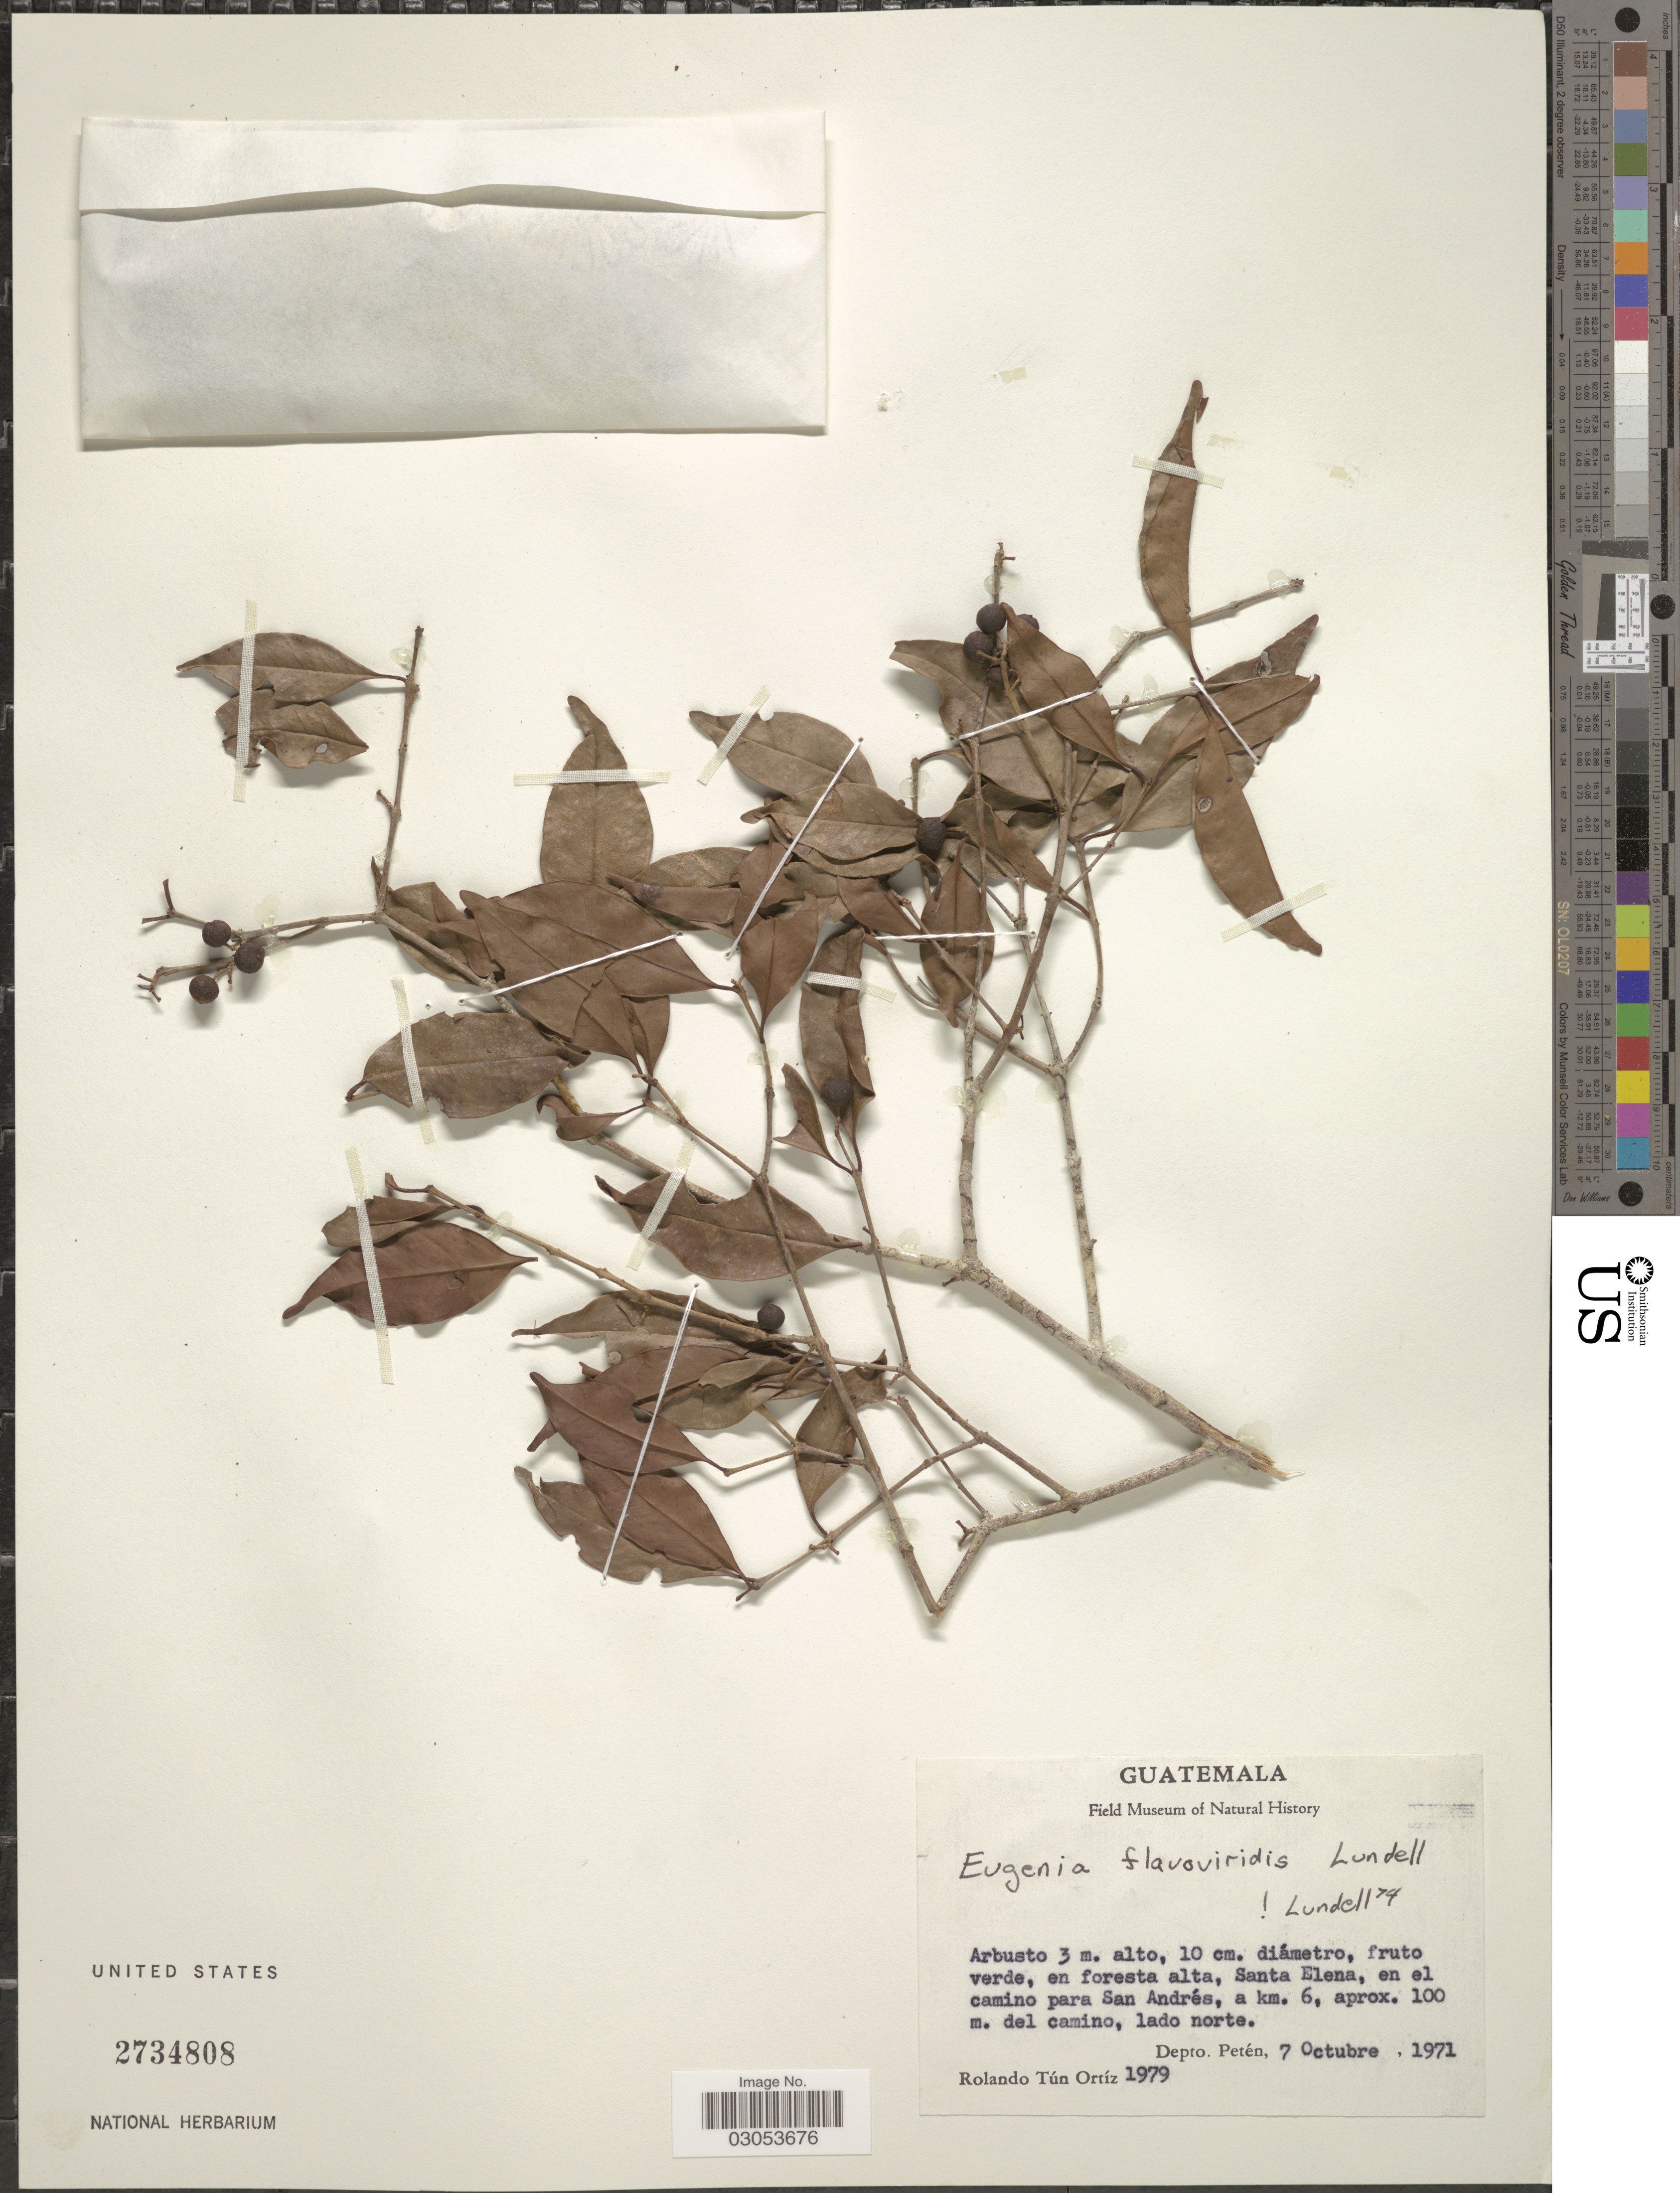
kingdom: Plantae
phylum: Tracheophyta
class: Magnoliopsida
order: Myrtales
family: Myrtaceae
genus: Eugenia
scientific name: Eugenia flavoviridis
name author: Lundell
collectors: R. T. Ortíz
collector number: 1979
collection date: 1971-10-07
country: Guatemala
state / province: El Petén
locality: En foresta alta, Santa Elena, en el camino para San Andrés, a km. 6, aprox. 100 m. del camino, lado norte. Depto. Petén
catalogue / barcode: US 2734808